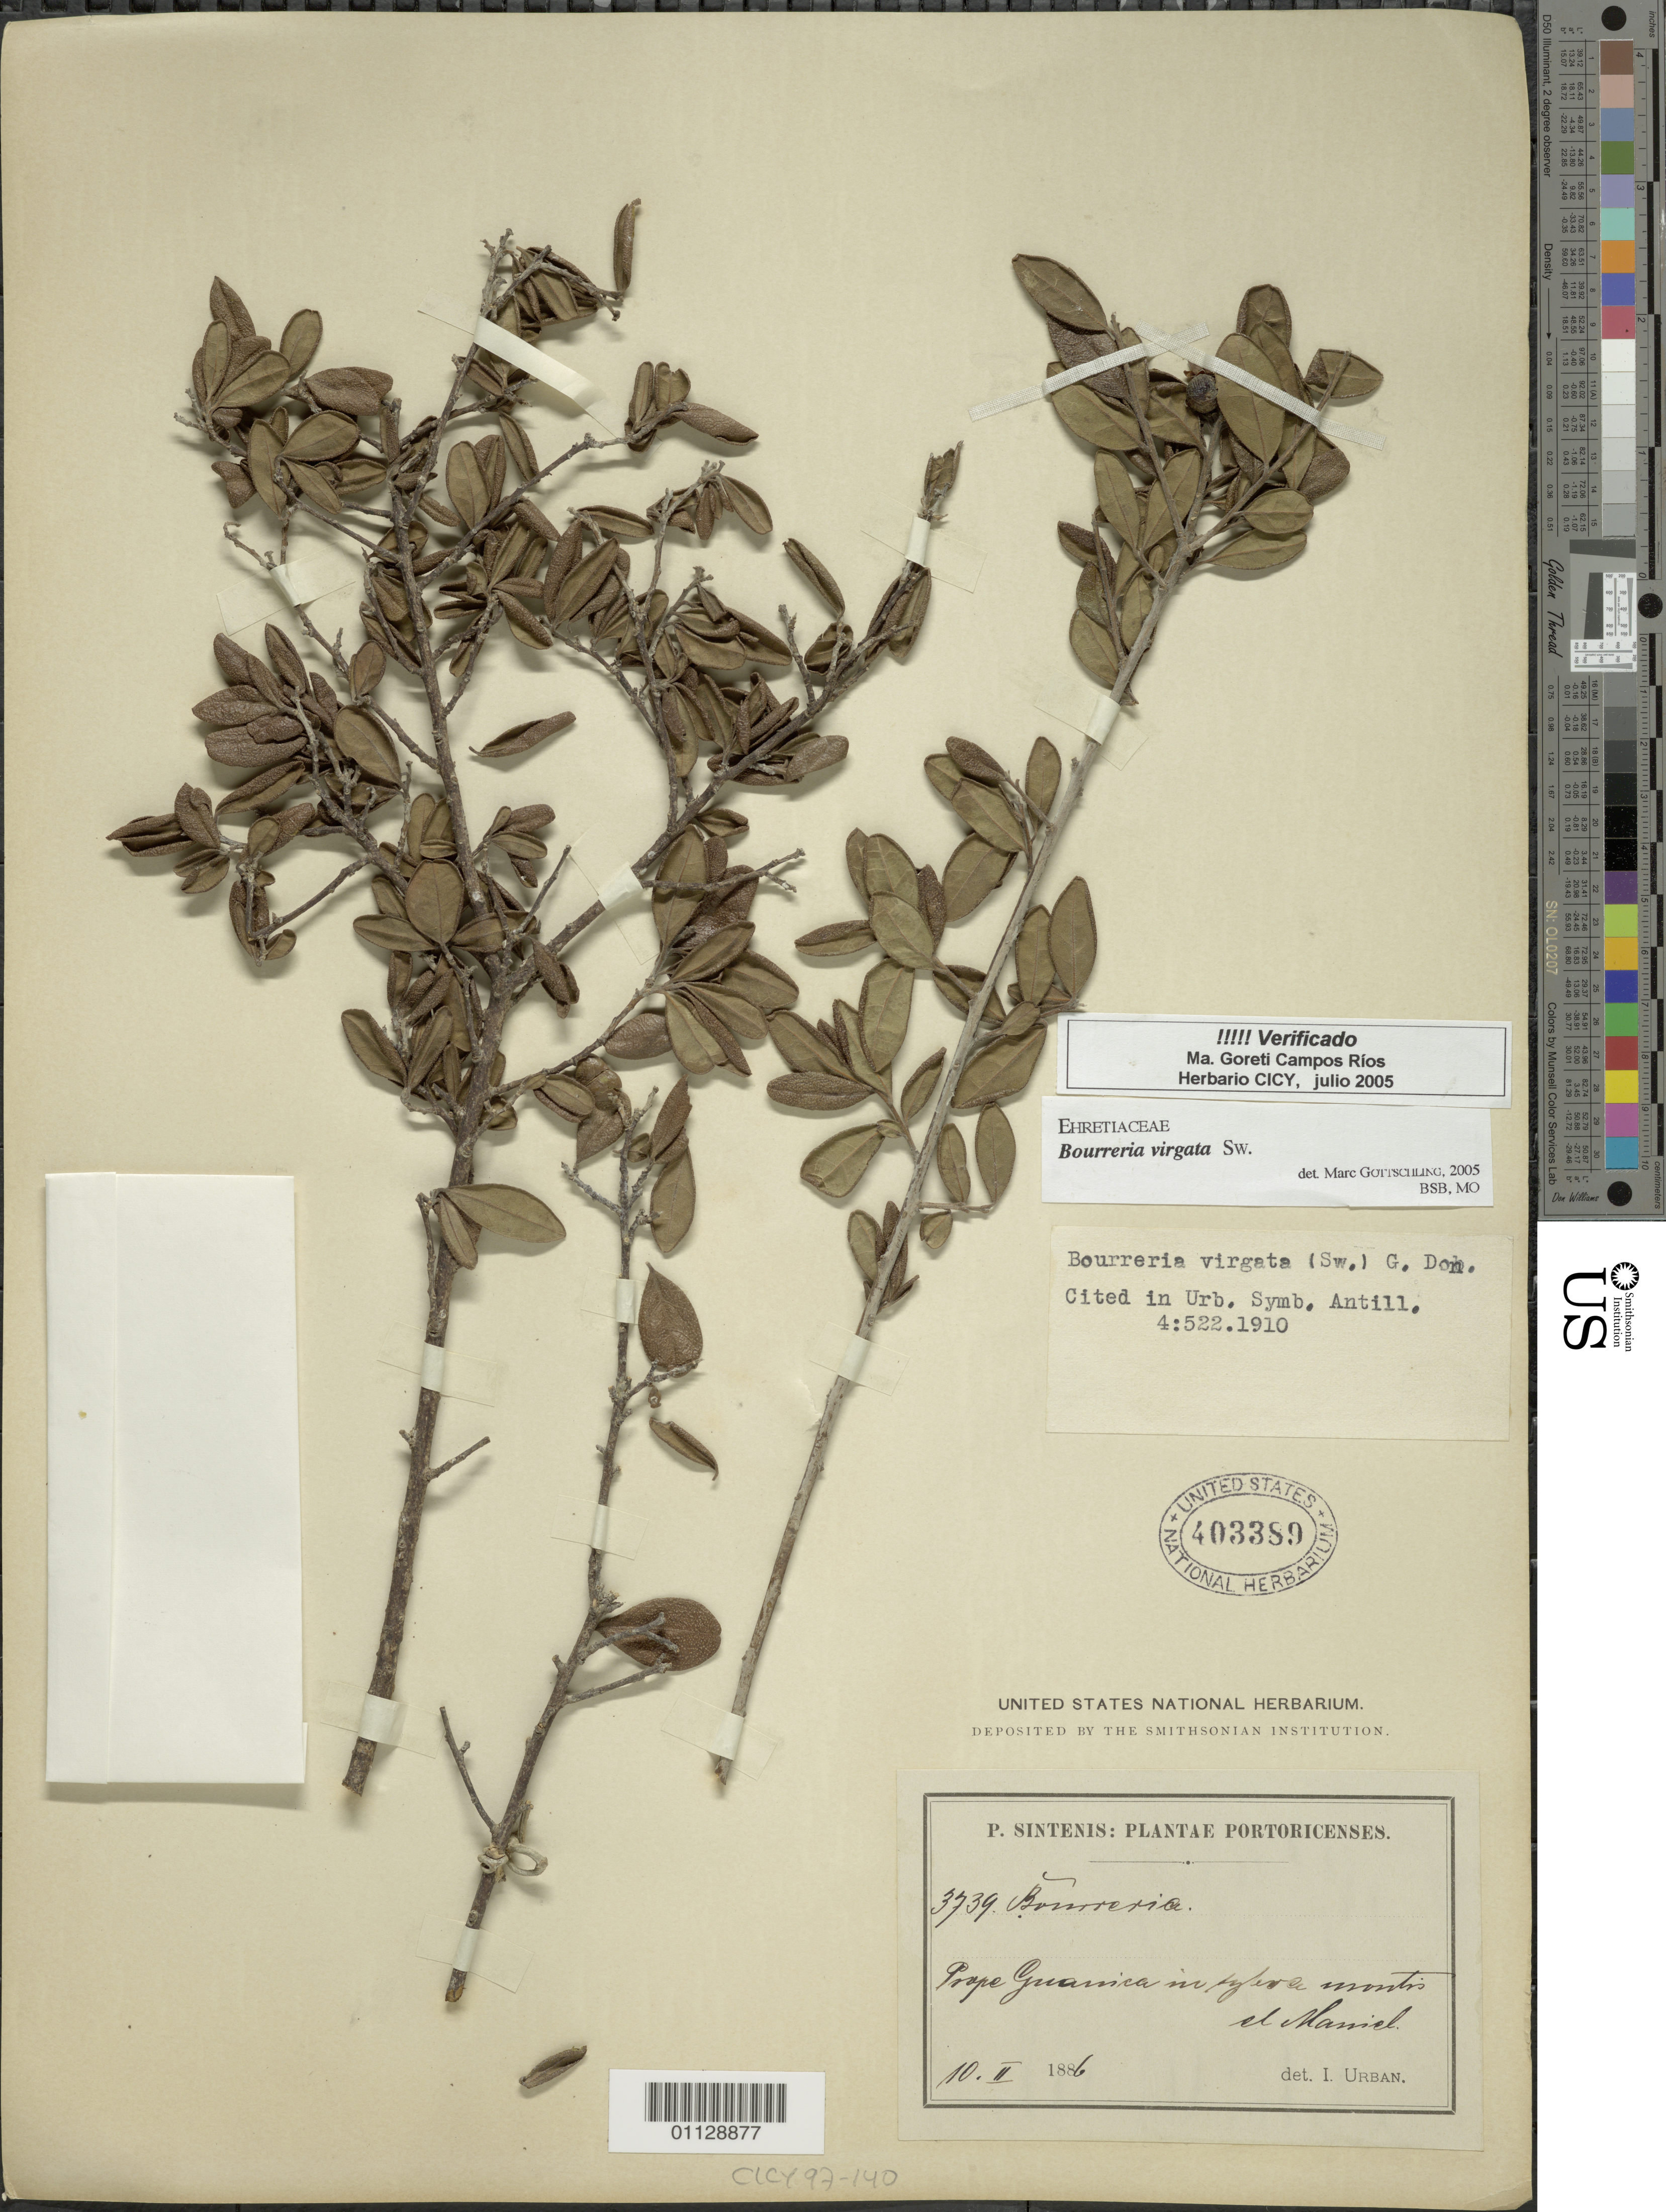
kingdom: Plantae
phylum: Tracheophyta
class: Magnoliopsida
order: Boraginales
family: Ehretiaceae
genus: Bourreria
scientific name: Bourreria virgata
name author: (Sw.) G. Don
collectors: P. Sintenis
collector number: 3739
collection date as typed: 10 Oct 1886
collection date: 1886-10-10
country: Puerto Rico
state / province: Guánica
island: Puerto Rico I.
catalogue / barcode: US 403389